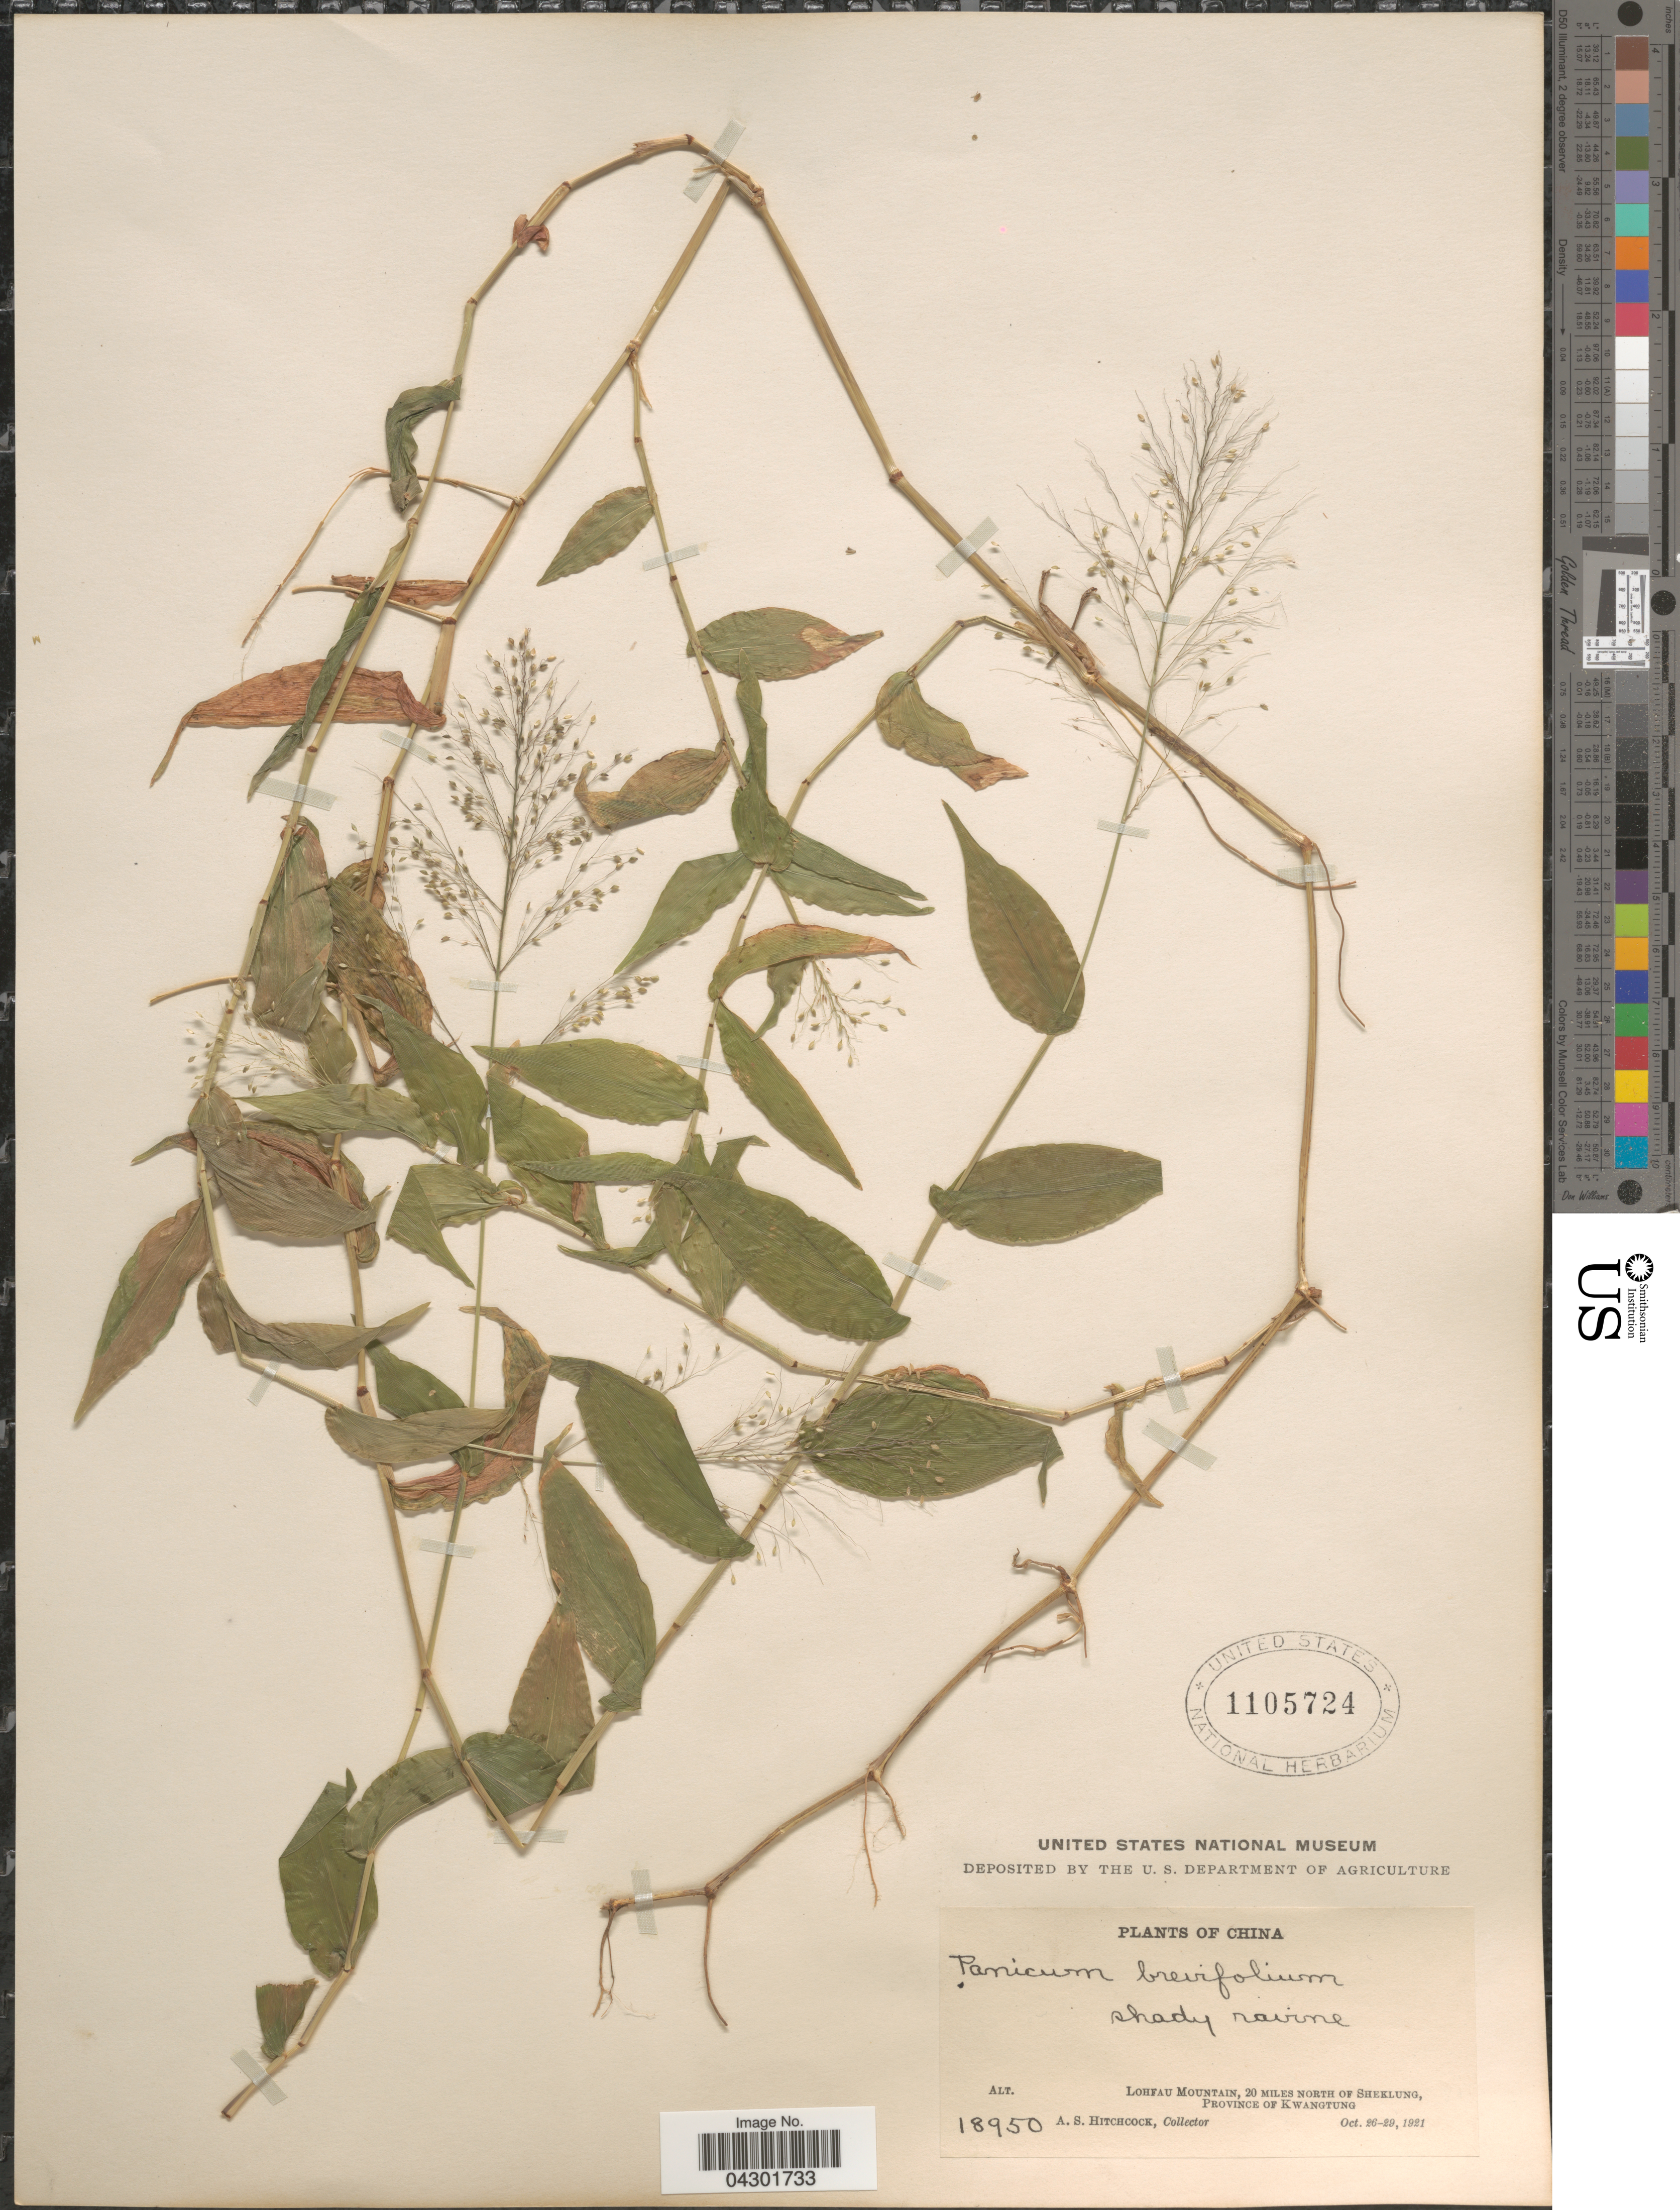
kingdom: Plantae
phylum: Tracheophyta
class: Liliopsida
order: Poales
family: Poaceae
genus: Panicum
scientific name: Panicum brevifolium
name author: L.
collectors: A. S. Hitchcock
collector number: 18950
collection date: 1921-10-26/1921-10-29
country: China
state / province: Guangdong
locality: Shady ravine. Lohfau Mountain, 20 miles north of Sheklung, Province of Kwangtung.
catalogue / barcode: US 1105724